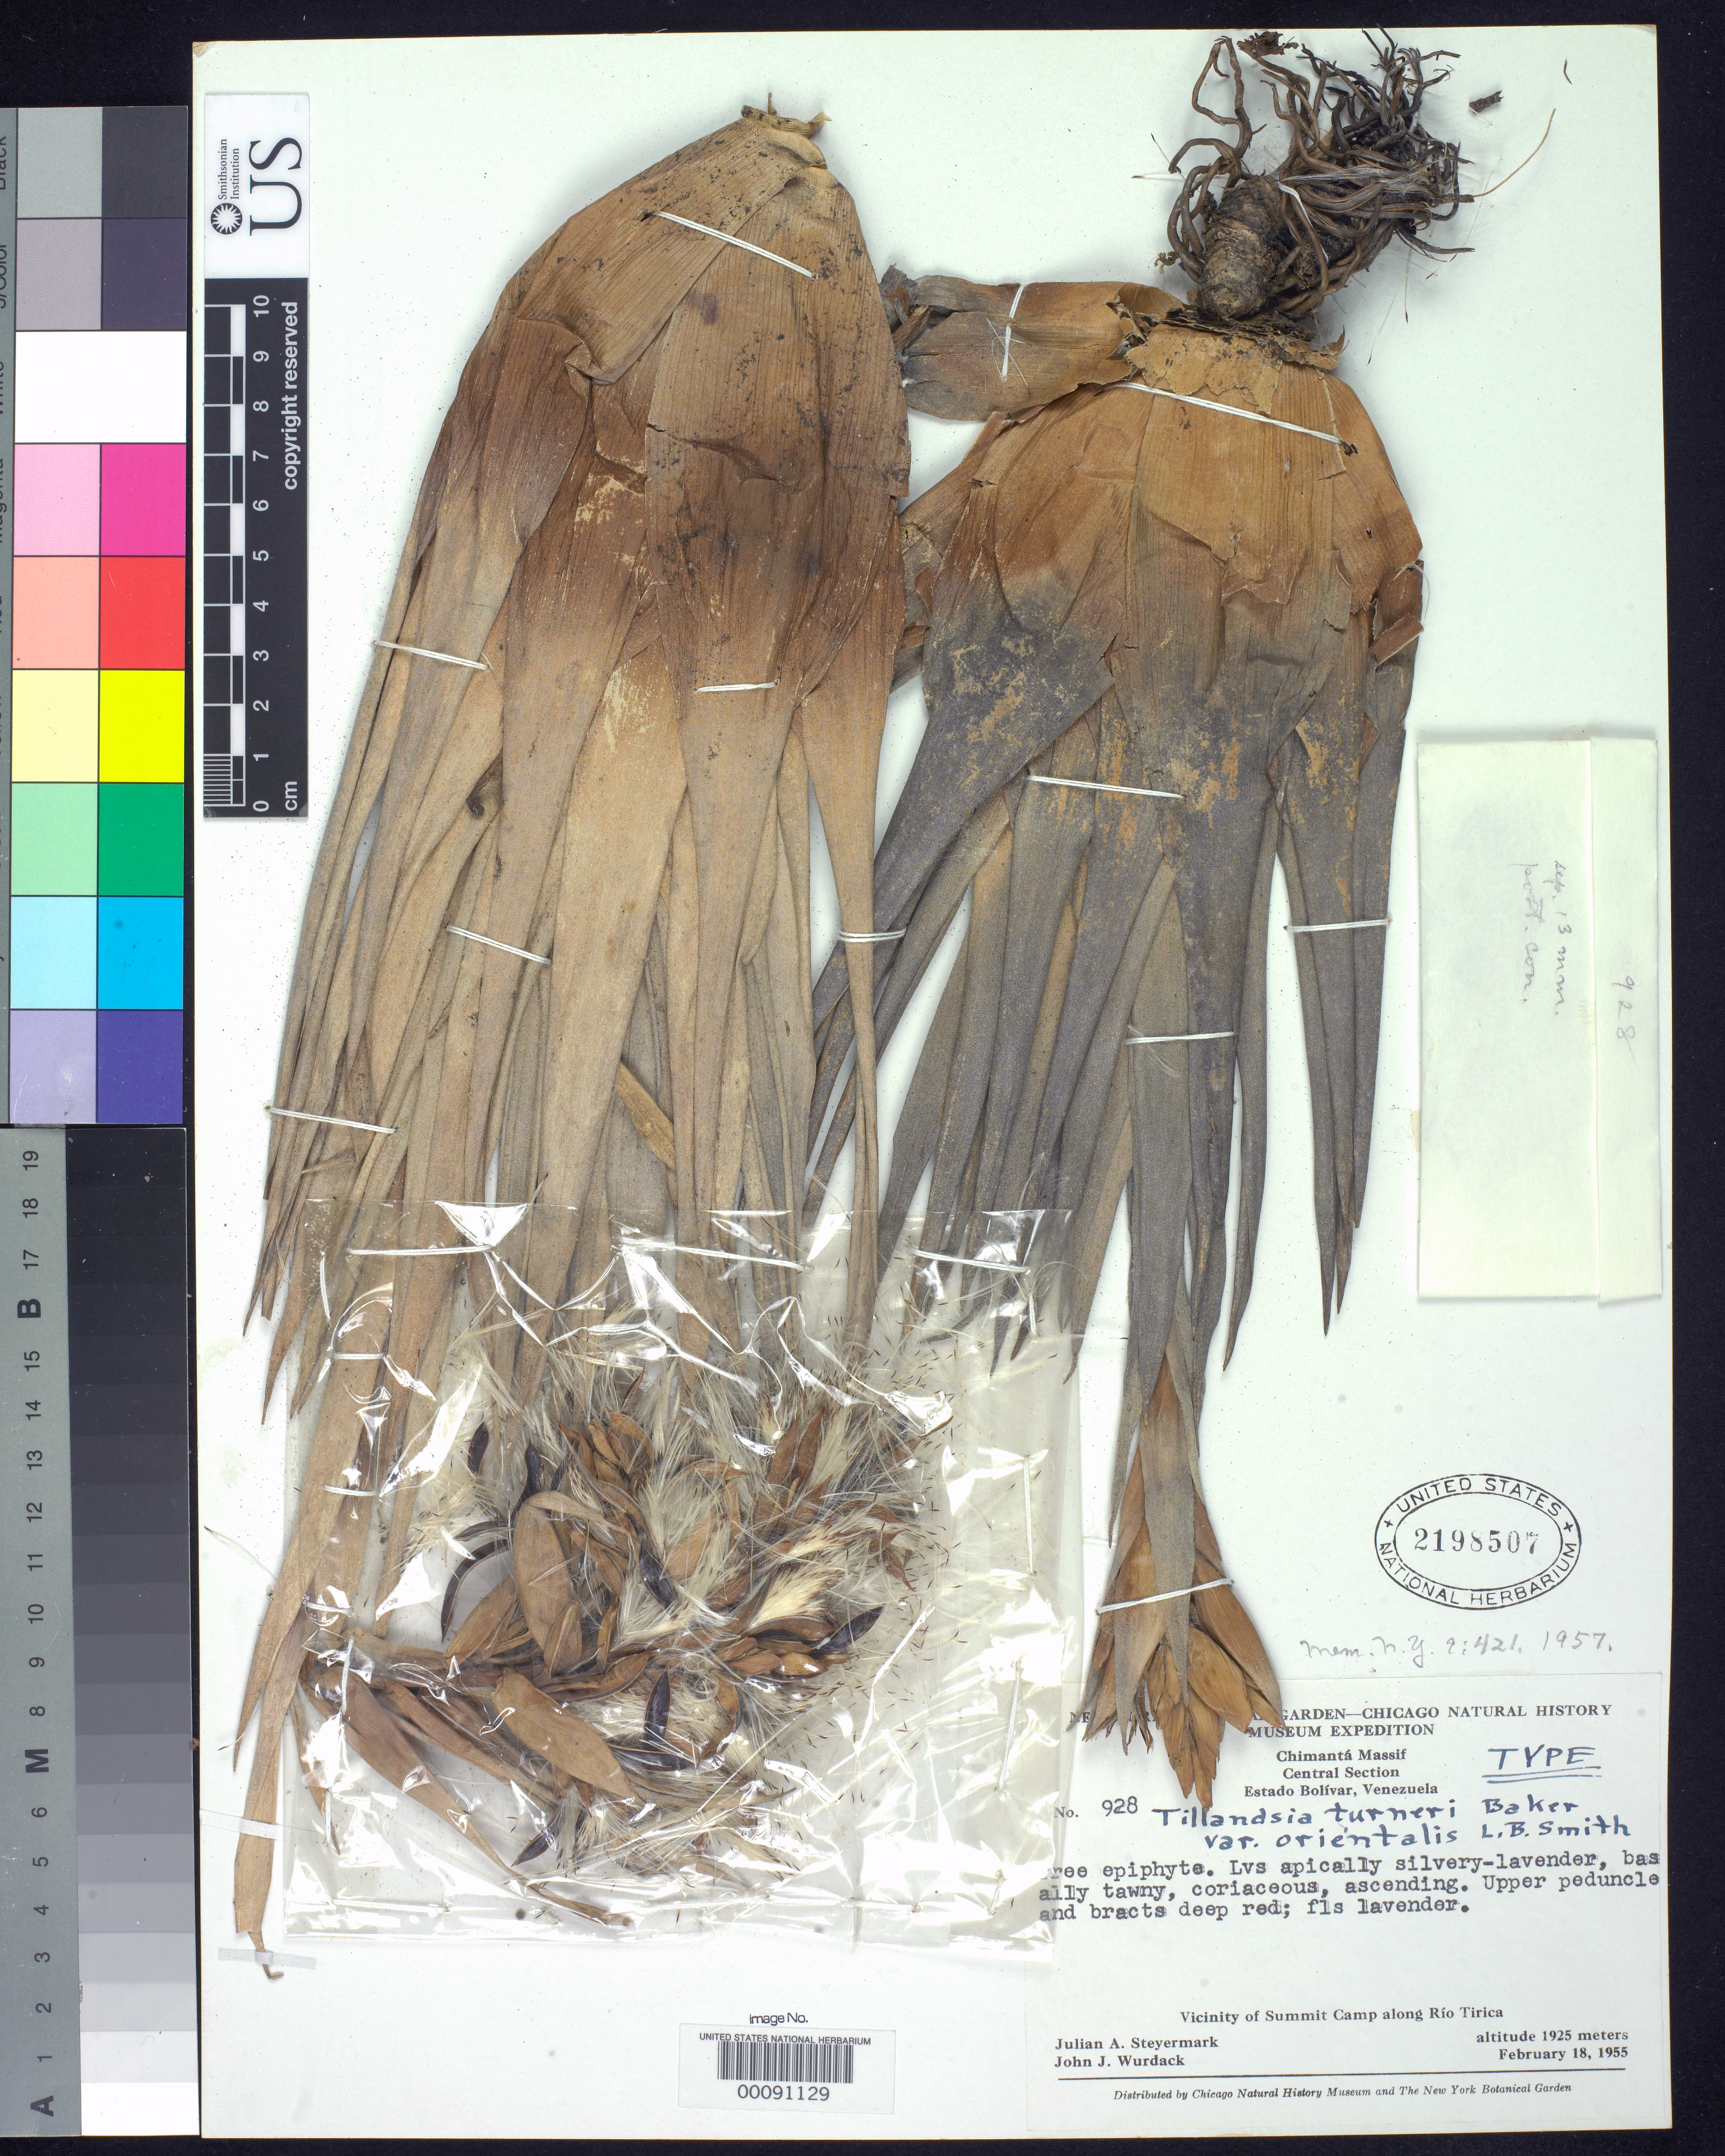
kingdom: Plantae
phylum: Tracheophyta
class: Liliopsida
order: Poales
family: Bromeliaceae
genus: Tillandsia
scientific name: Tillandsia turneri var. orientalis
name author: L.B. Sm.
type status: Holotype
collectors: J. Steyermark & J. J. Wurdack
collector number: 928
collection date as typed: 18 Feb 1955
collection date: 1955-02-18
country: Venezuela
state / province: Bolivar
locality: Chimanta Massif, vicinity of summit camp along Rio Tirica.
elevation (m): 1925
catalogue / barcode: US 2198507